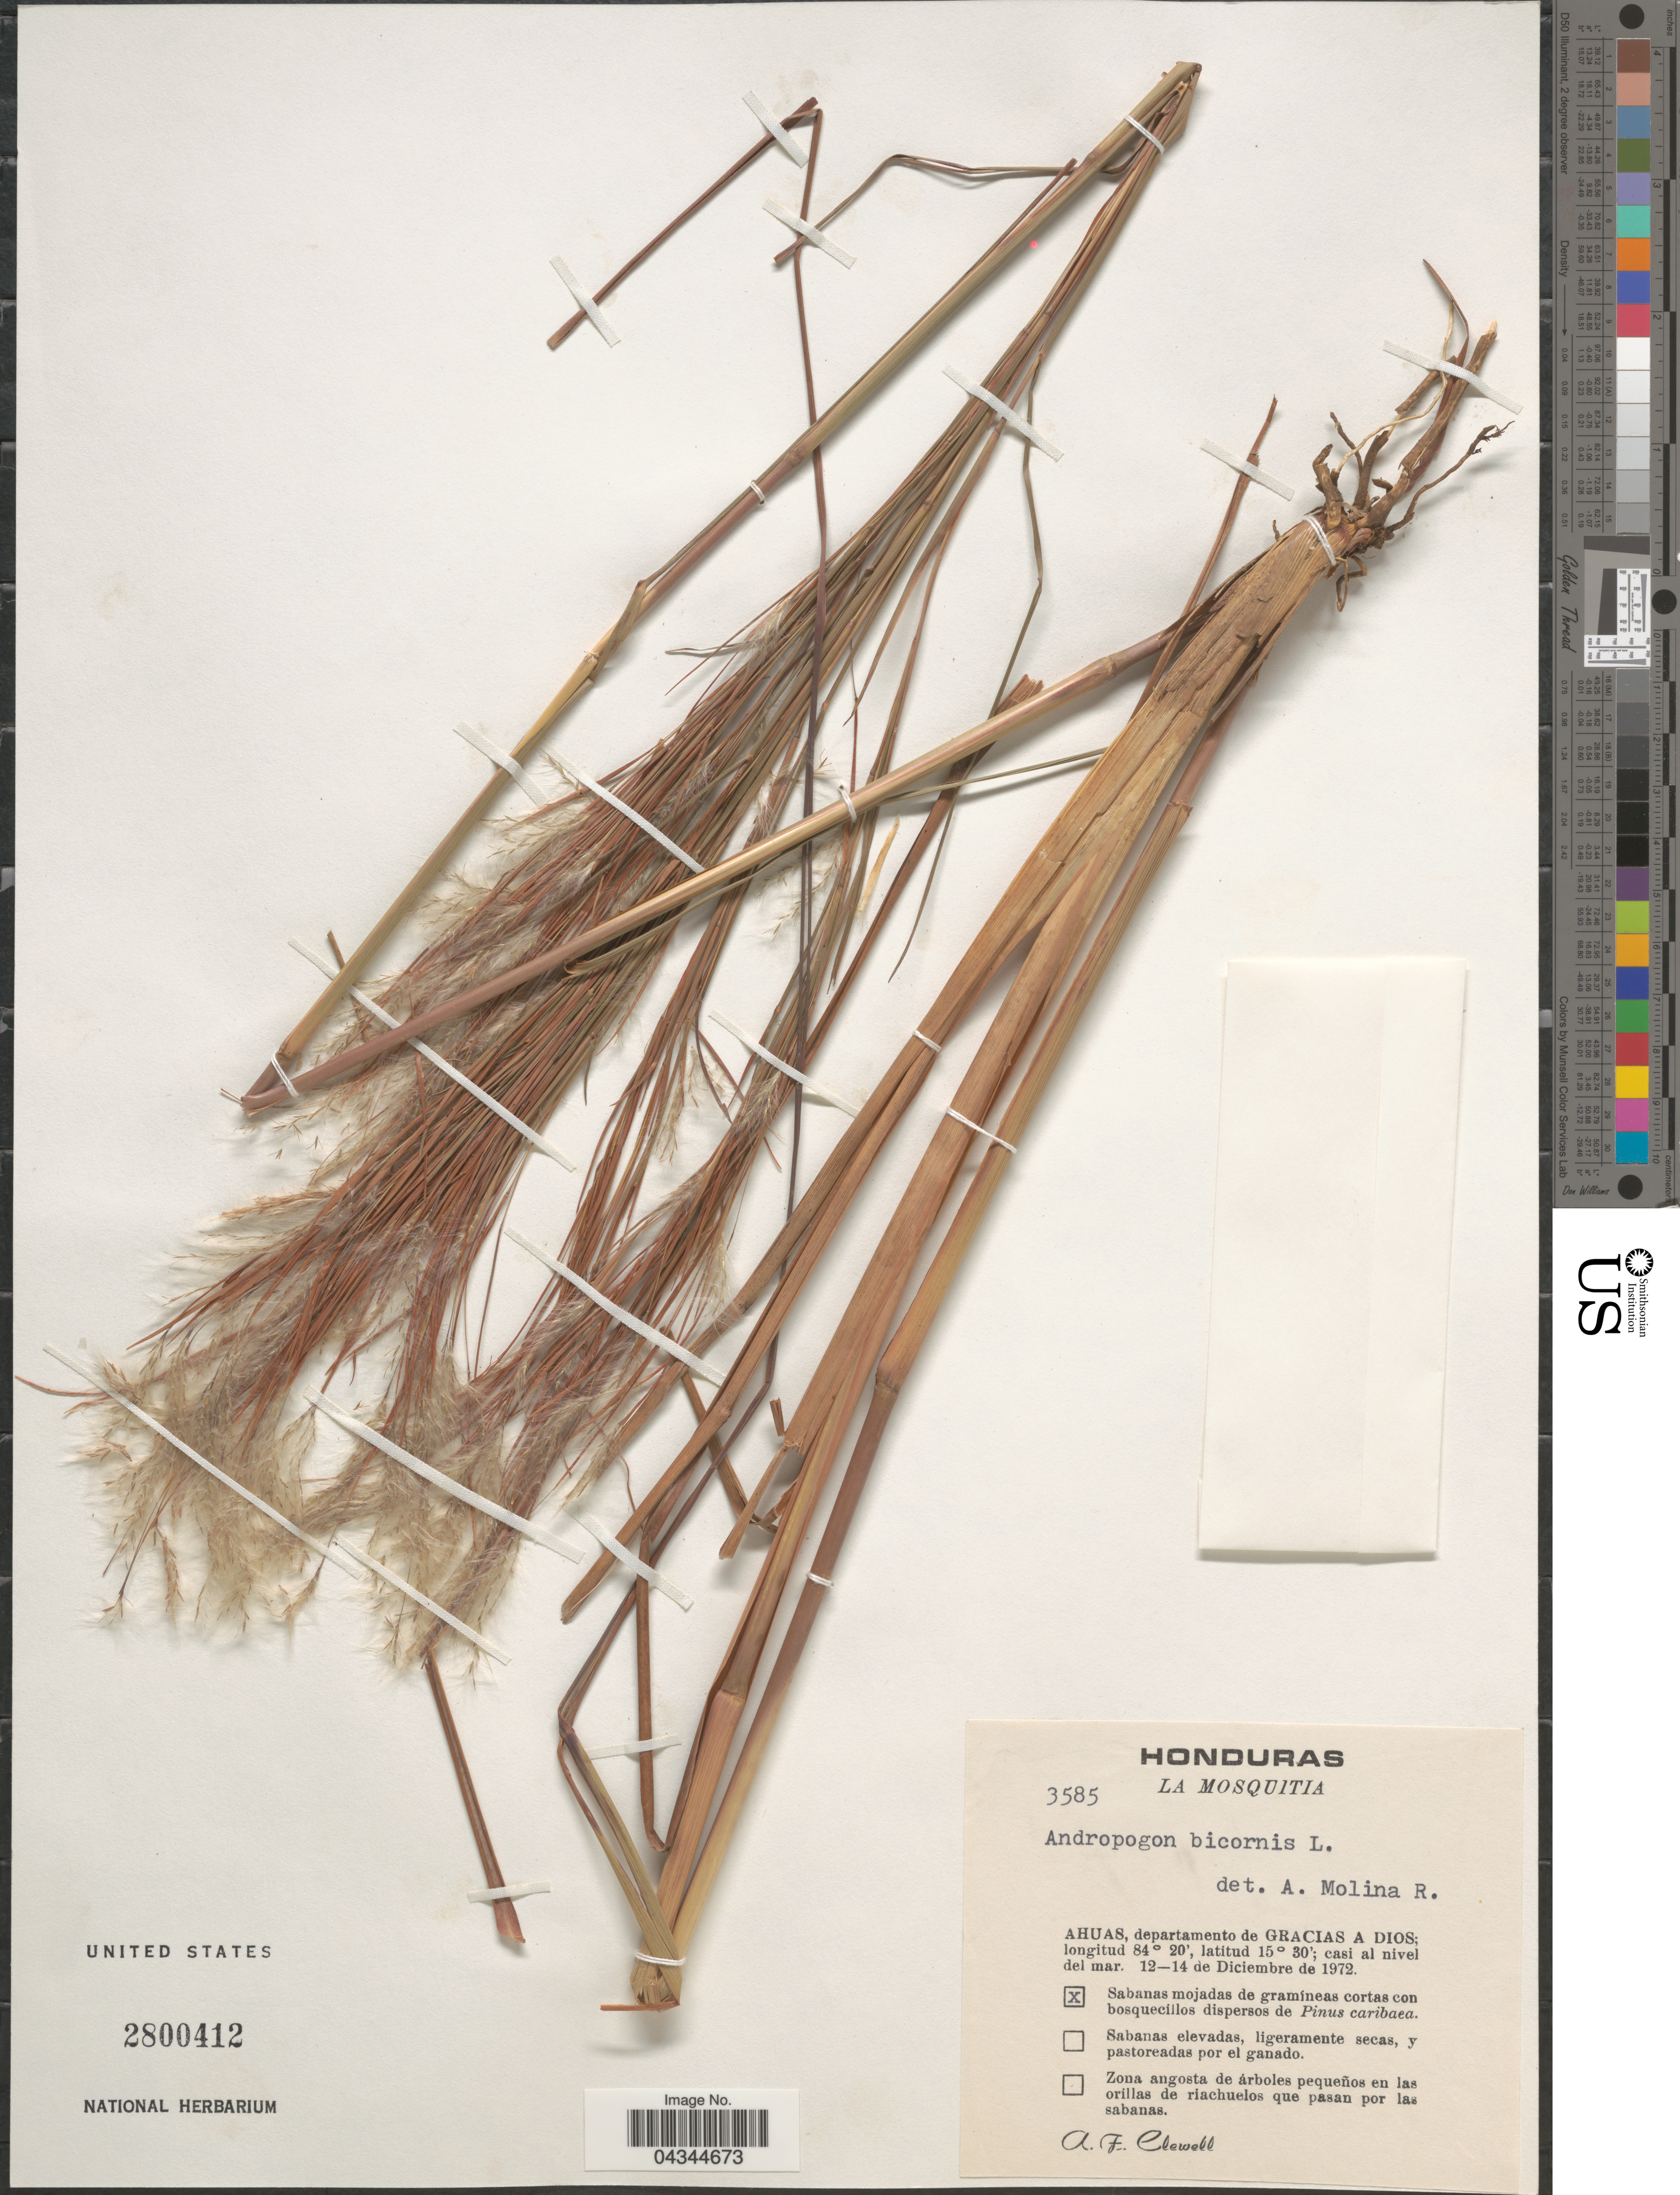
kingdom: Plantae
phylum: Tracheophyta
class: Liliopsida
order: Poales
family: Poaceae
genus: Andropogon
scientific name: Andropogon bicornis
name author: L.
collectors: A. Clewell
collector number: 3585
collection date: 1972-12-12/1972-12-14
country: Honduras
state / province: Gracias de Dios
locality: La Mosquitia. Ahuas, departamento de Gracias A Dios.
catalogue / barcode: US 2800412